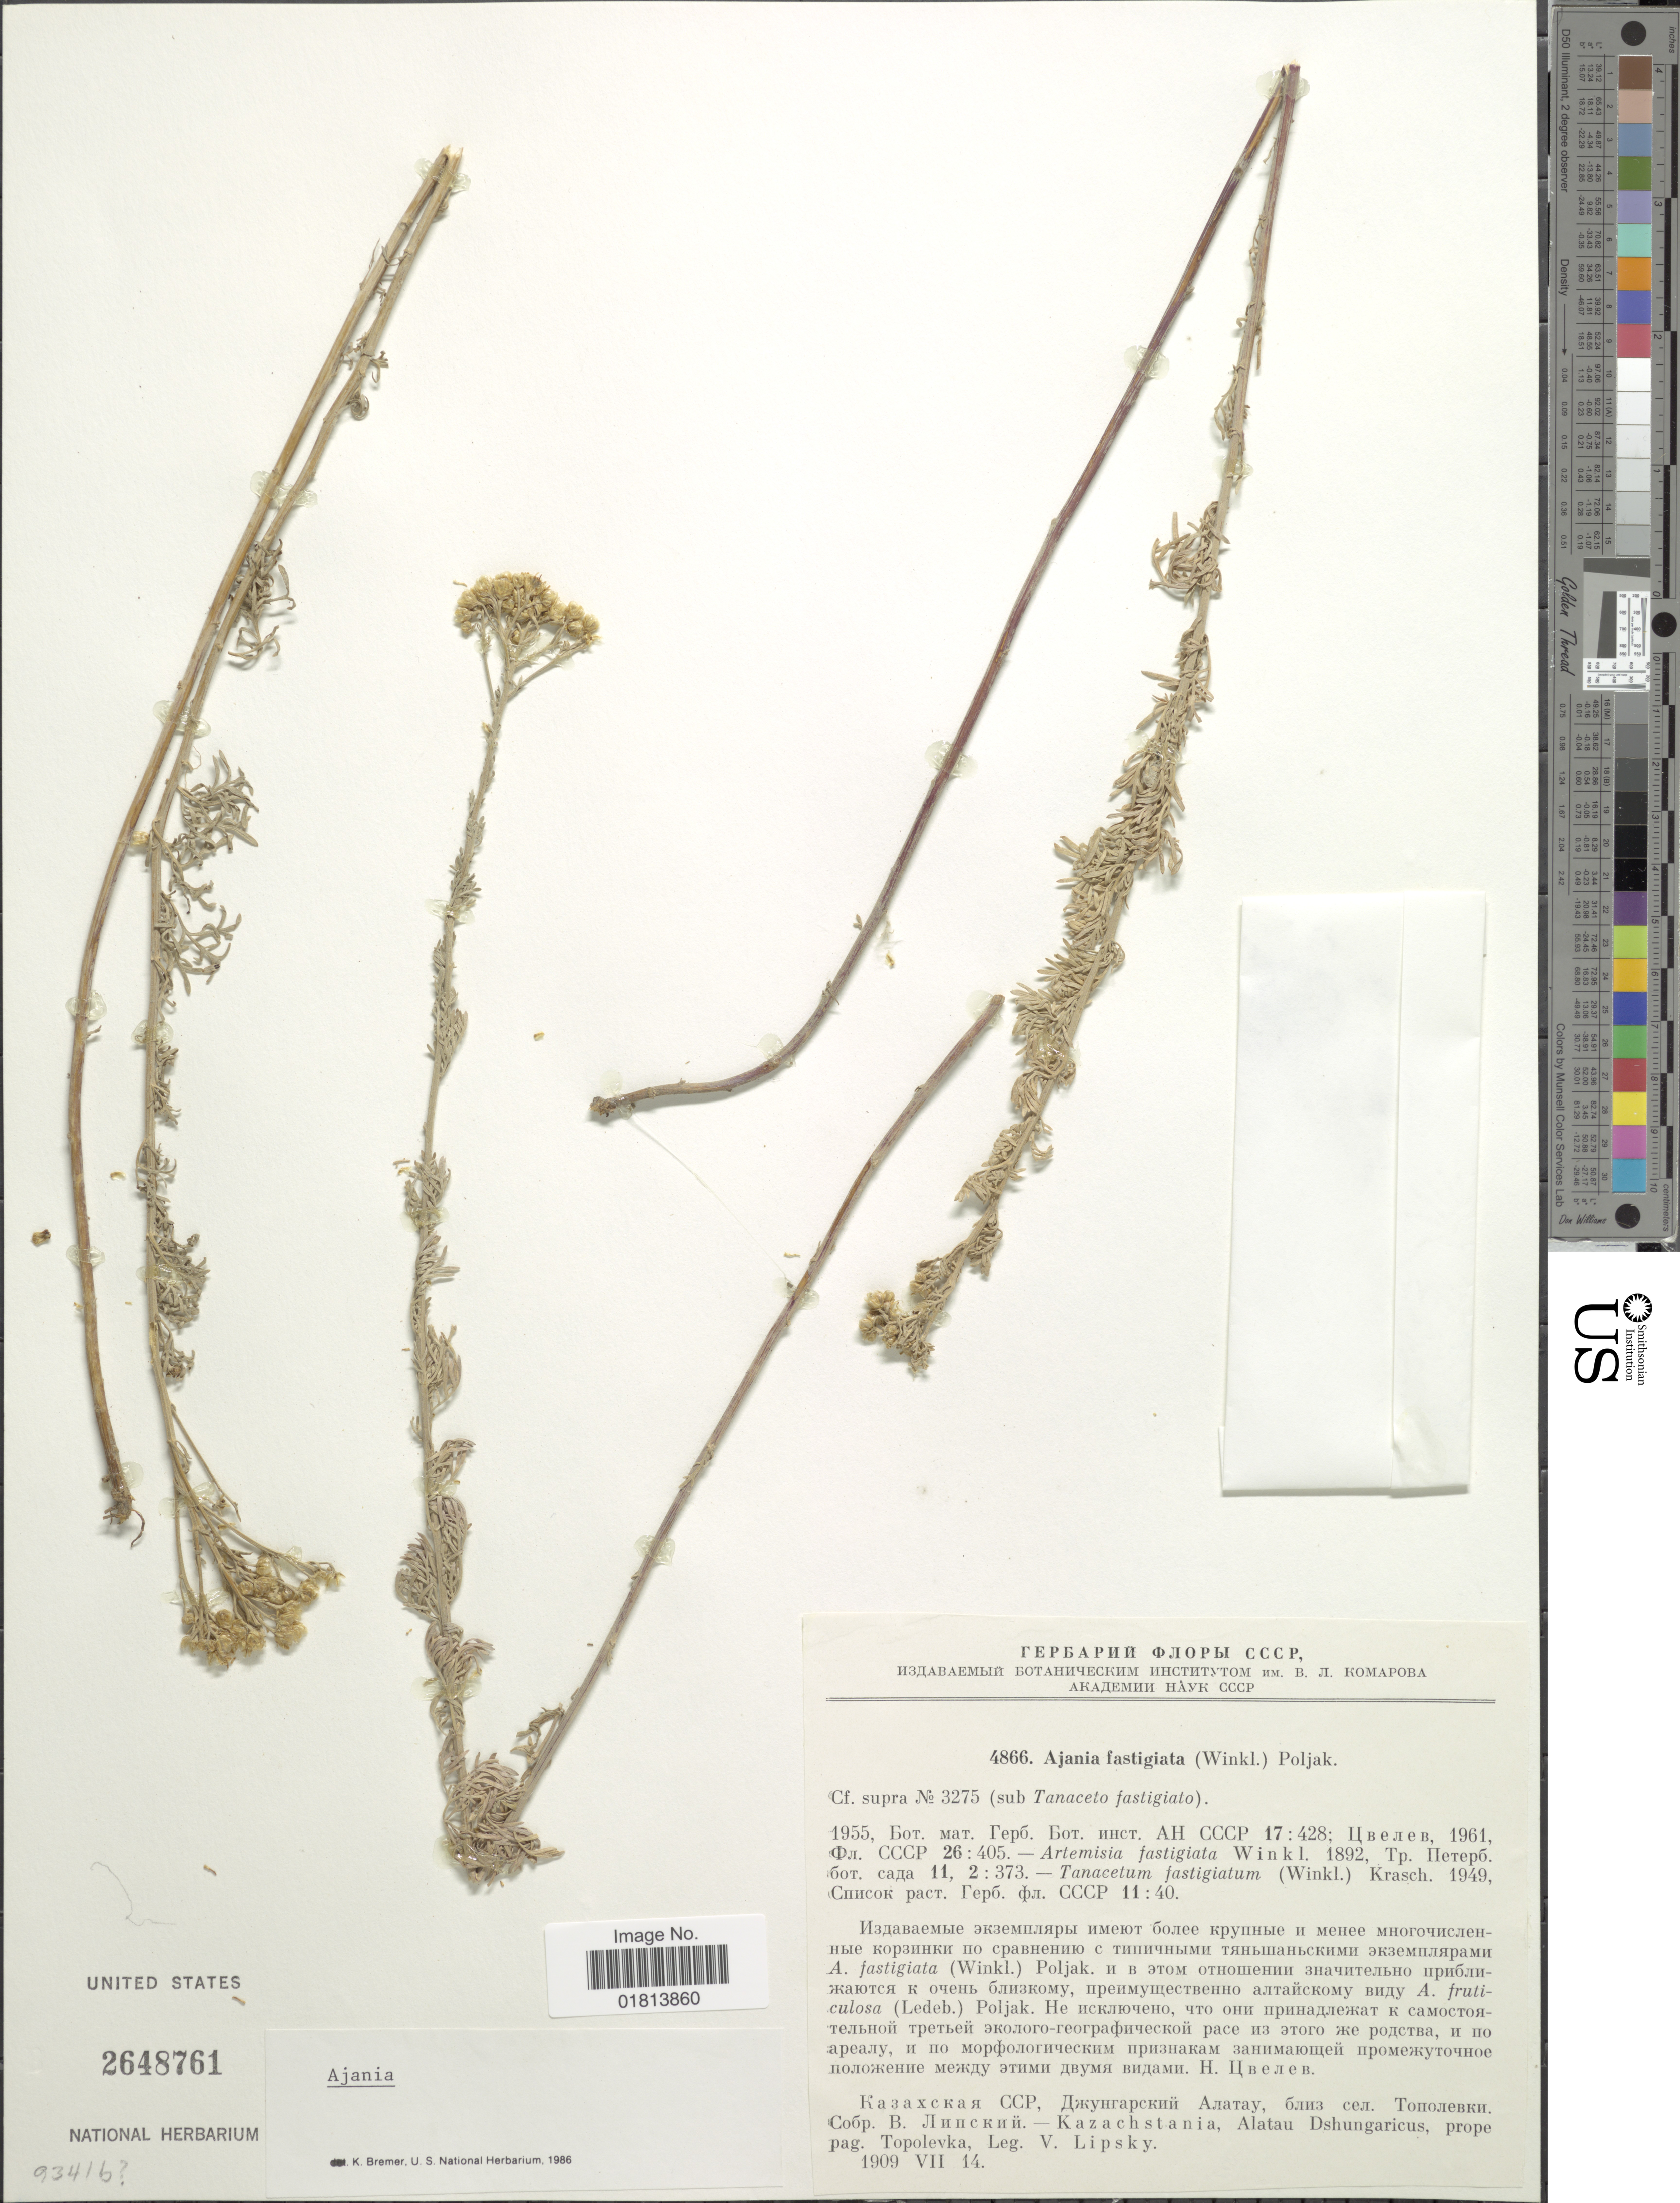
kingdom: Plantae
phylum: Tracheophyta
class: Magnoliopsida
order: Asterales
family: Asteraceae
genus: Ajania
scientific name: Ajania fastigiata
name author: (C. Winkl.) Poljakov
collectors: V. Lipsky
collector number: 4866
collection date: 1909-07-14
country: Kazakhstan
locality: Kazachstania, Alatau Dshungaricus, prope pag. Topolevka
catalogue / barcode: US 2648761